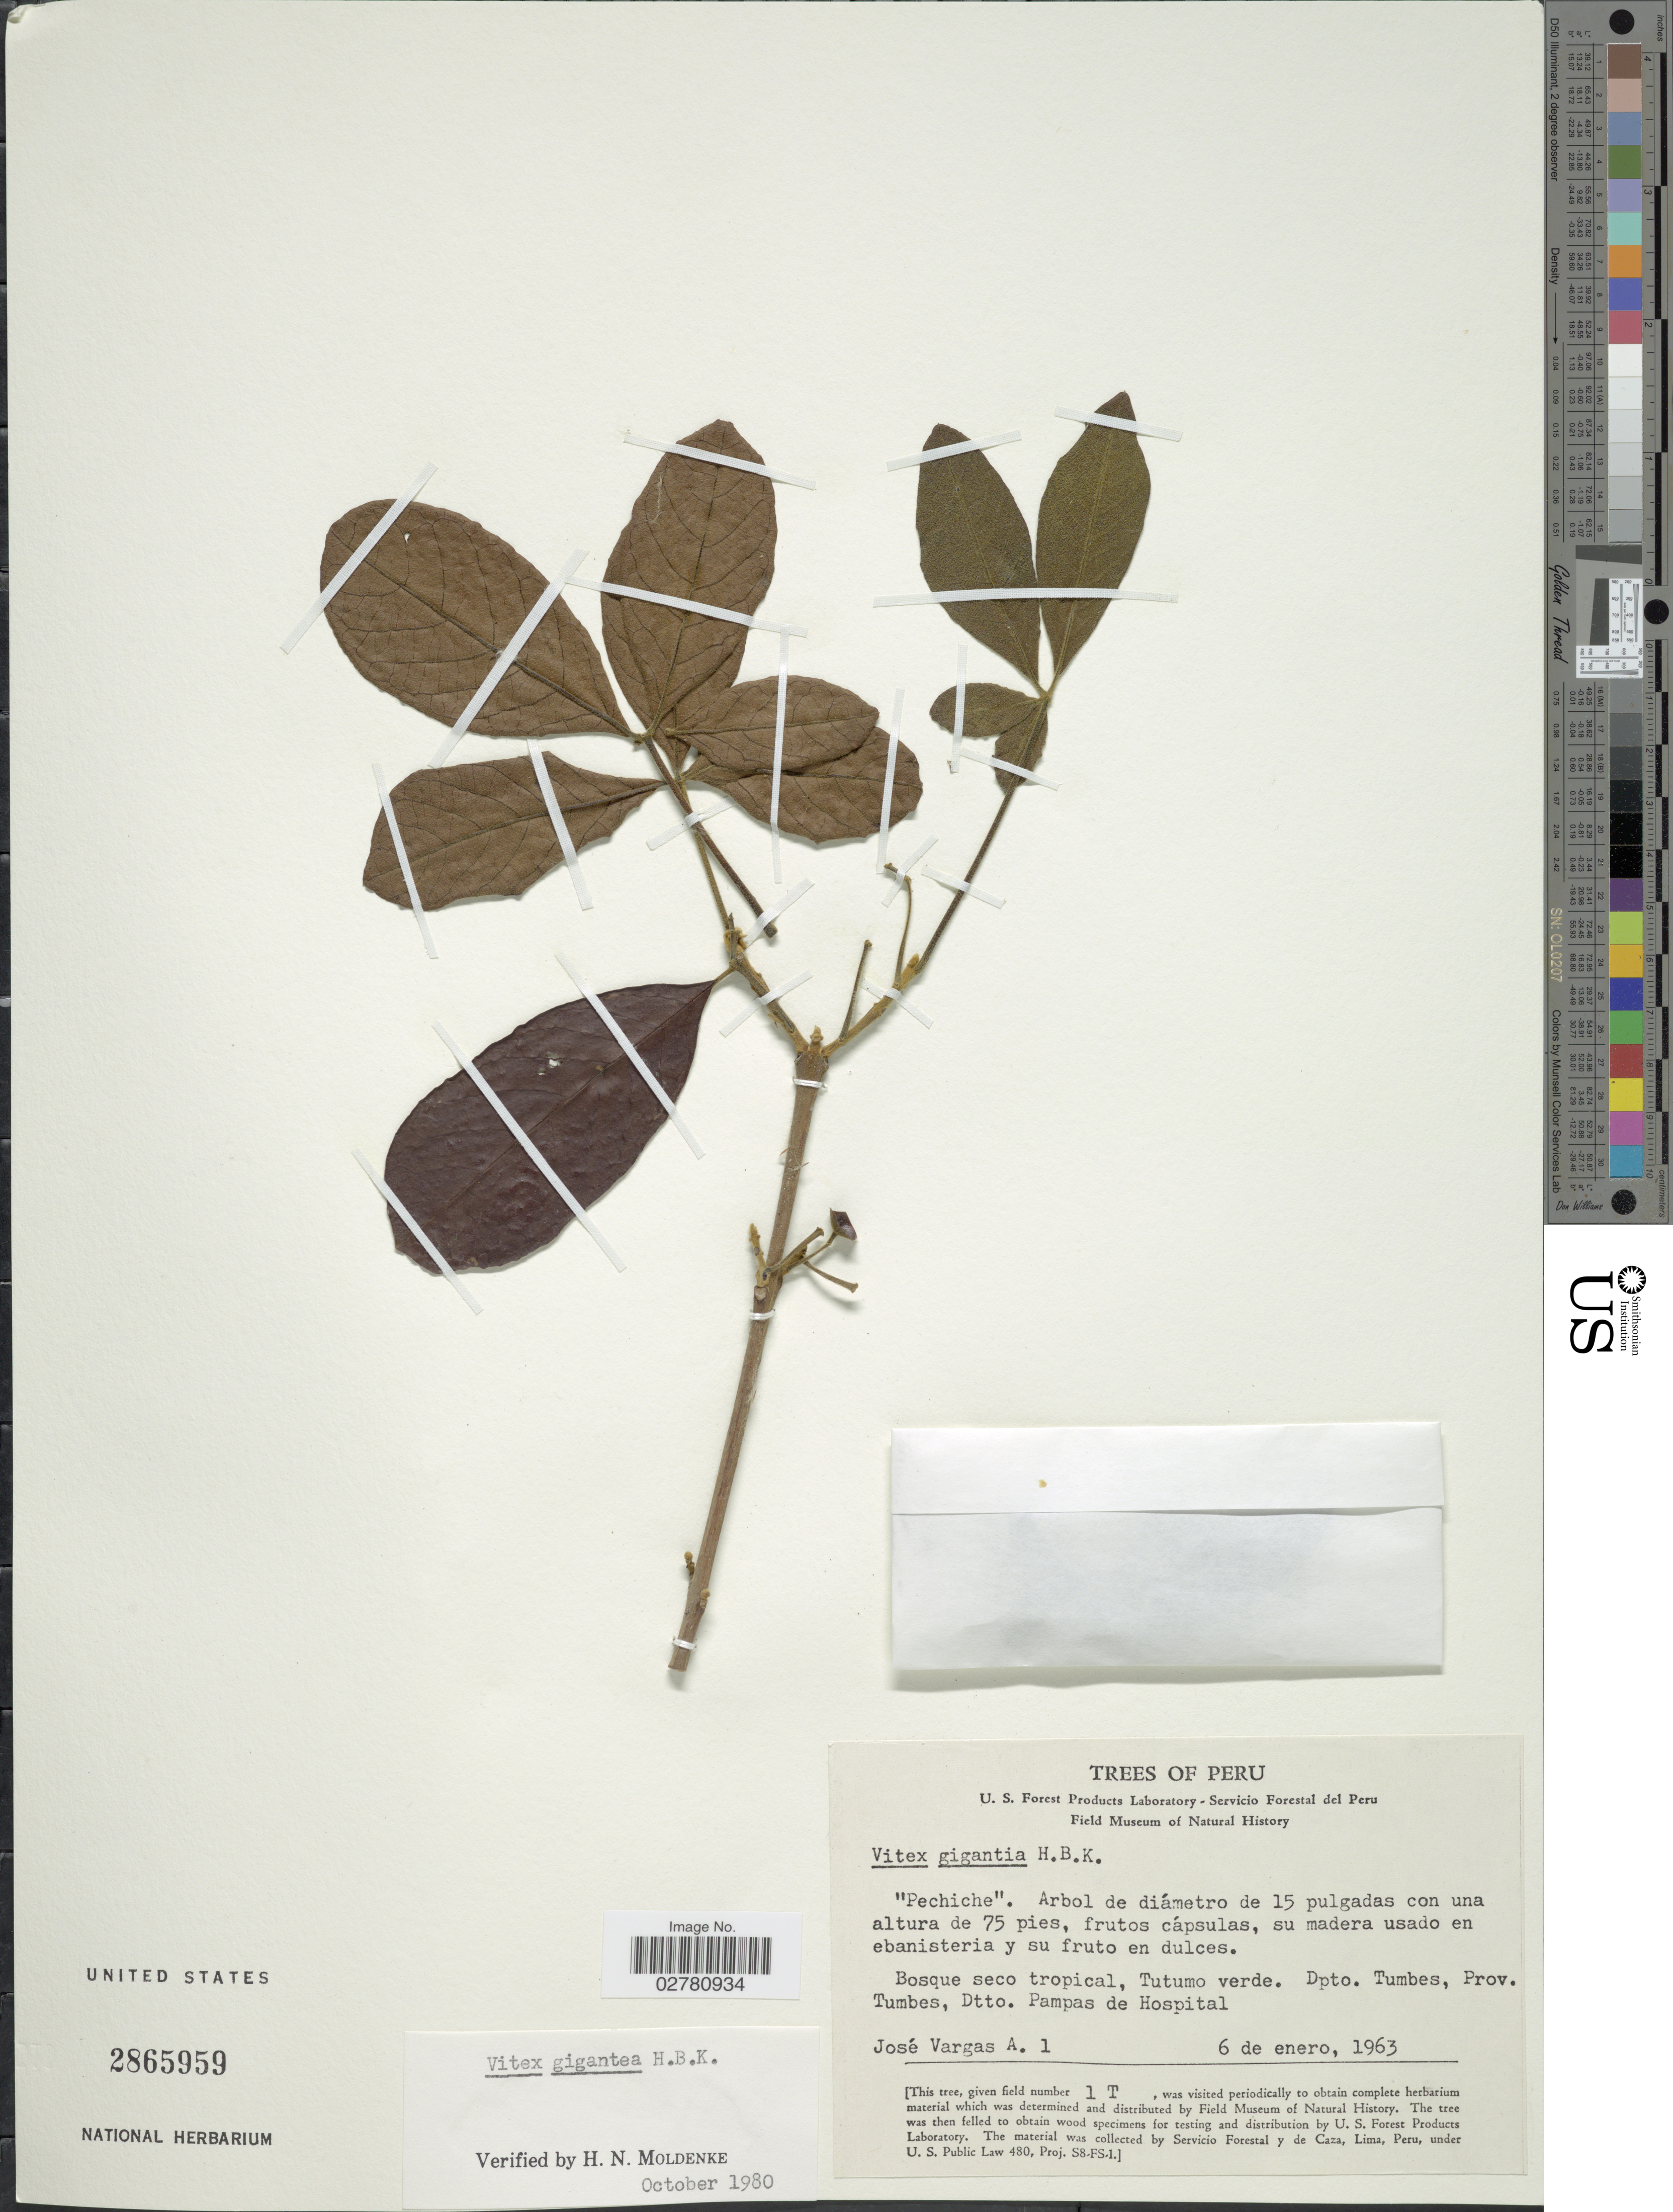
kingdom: Plantae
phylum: Tracheophyta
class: Magnoliopsida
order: Lamiales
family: Lamiaceae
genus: Vitex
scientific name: Vitex gigantea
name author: Kunth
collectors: J. V. Alvarez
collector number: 1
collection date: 1963-01-06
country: Peru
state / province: Tumbes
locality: Bosque seco tropical, Tutumo verde. Dpto. Tumbes, Dtto. Pampas de Hospital.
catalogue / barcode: US 2865959